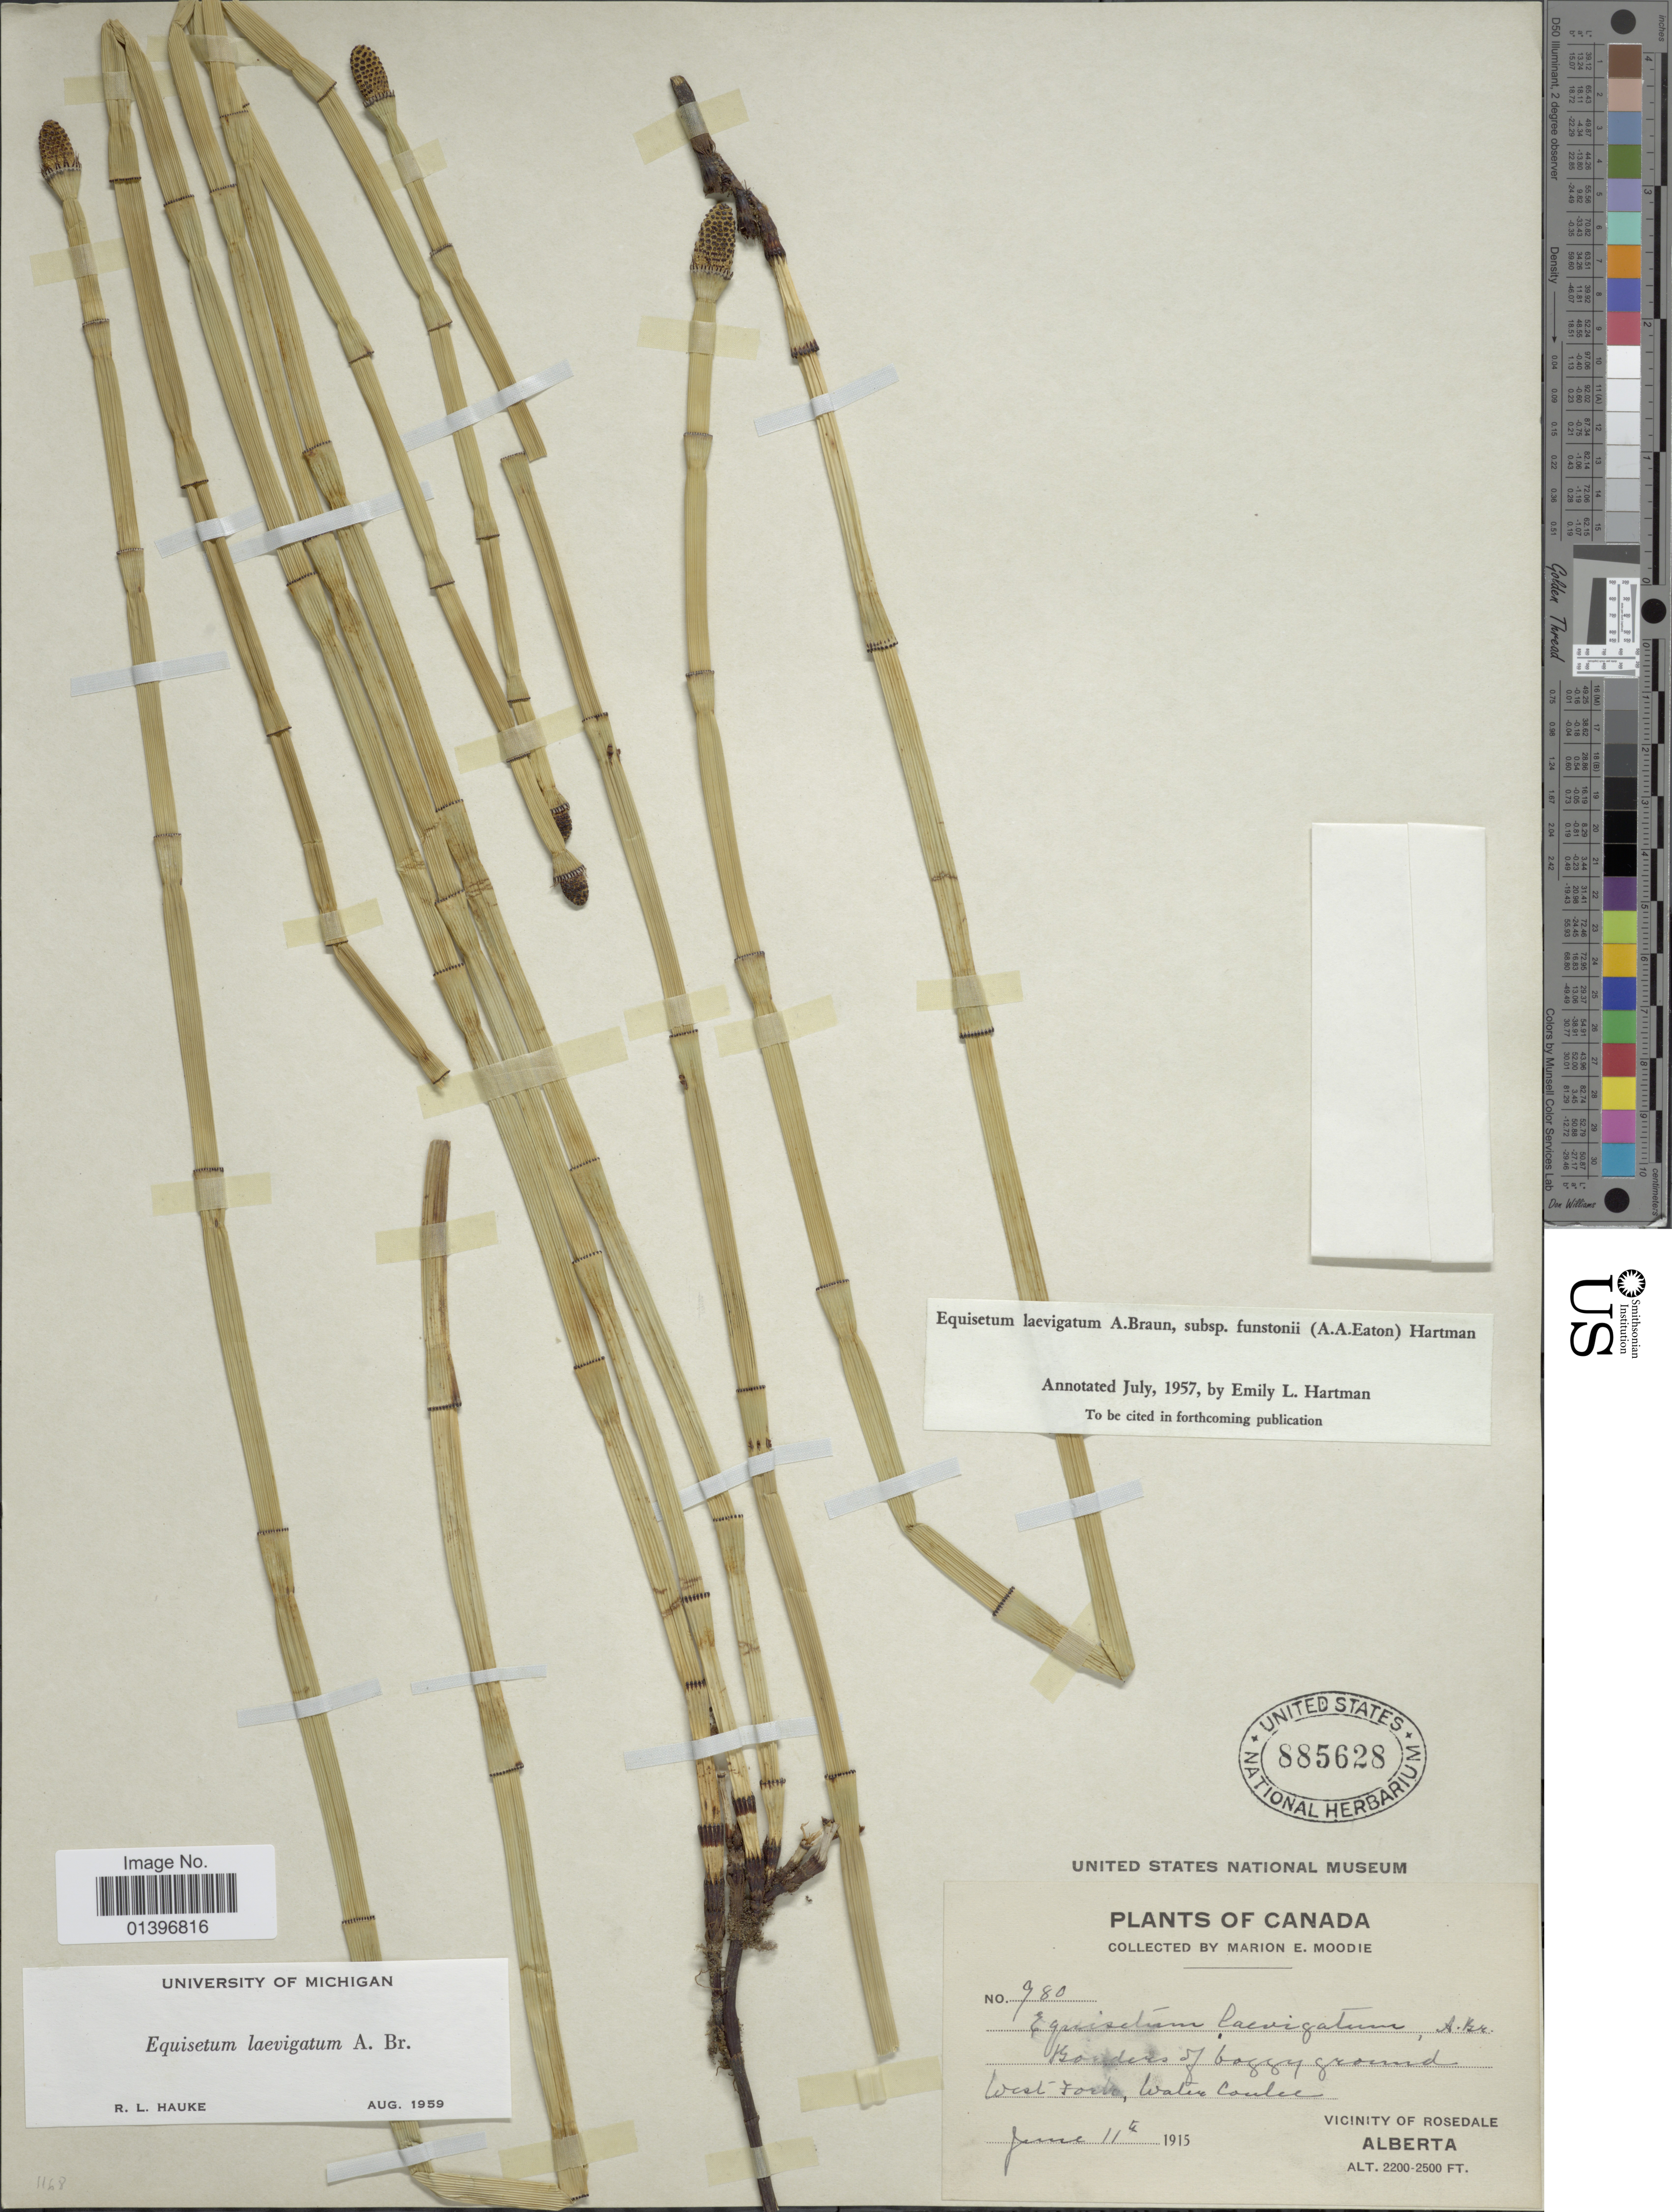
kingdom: Plantae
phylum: Tracheophyta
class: Polypodiopsida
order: Equisetales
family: Equisetaceae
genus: Equisetum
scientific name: Equisetum laevigatum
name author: A. Braun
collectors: M. E. Moodie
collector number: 980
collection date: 1915-06-11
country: Canada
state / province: Alberta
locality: Borders of boggy ground West Forks, Water Coulee, Vicinity of Rosedale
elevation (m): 671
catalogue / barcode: US 885628